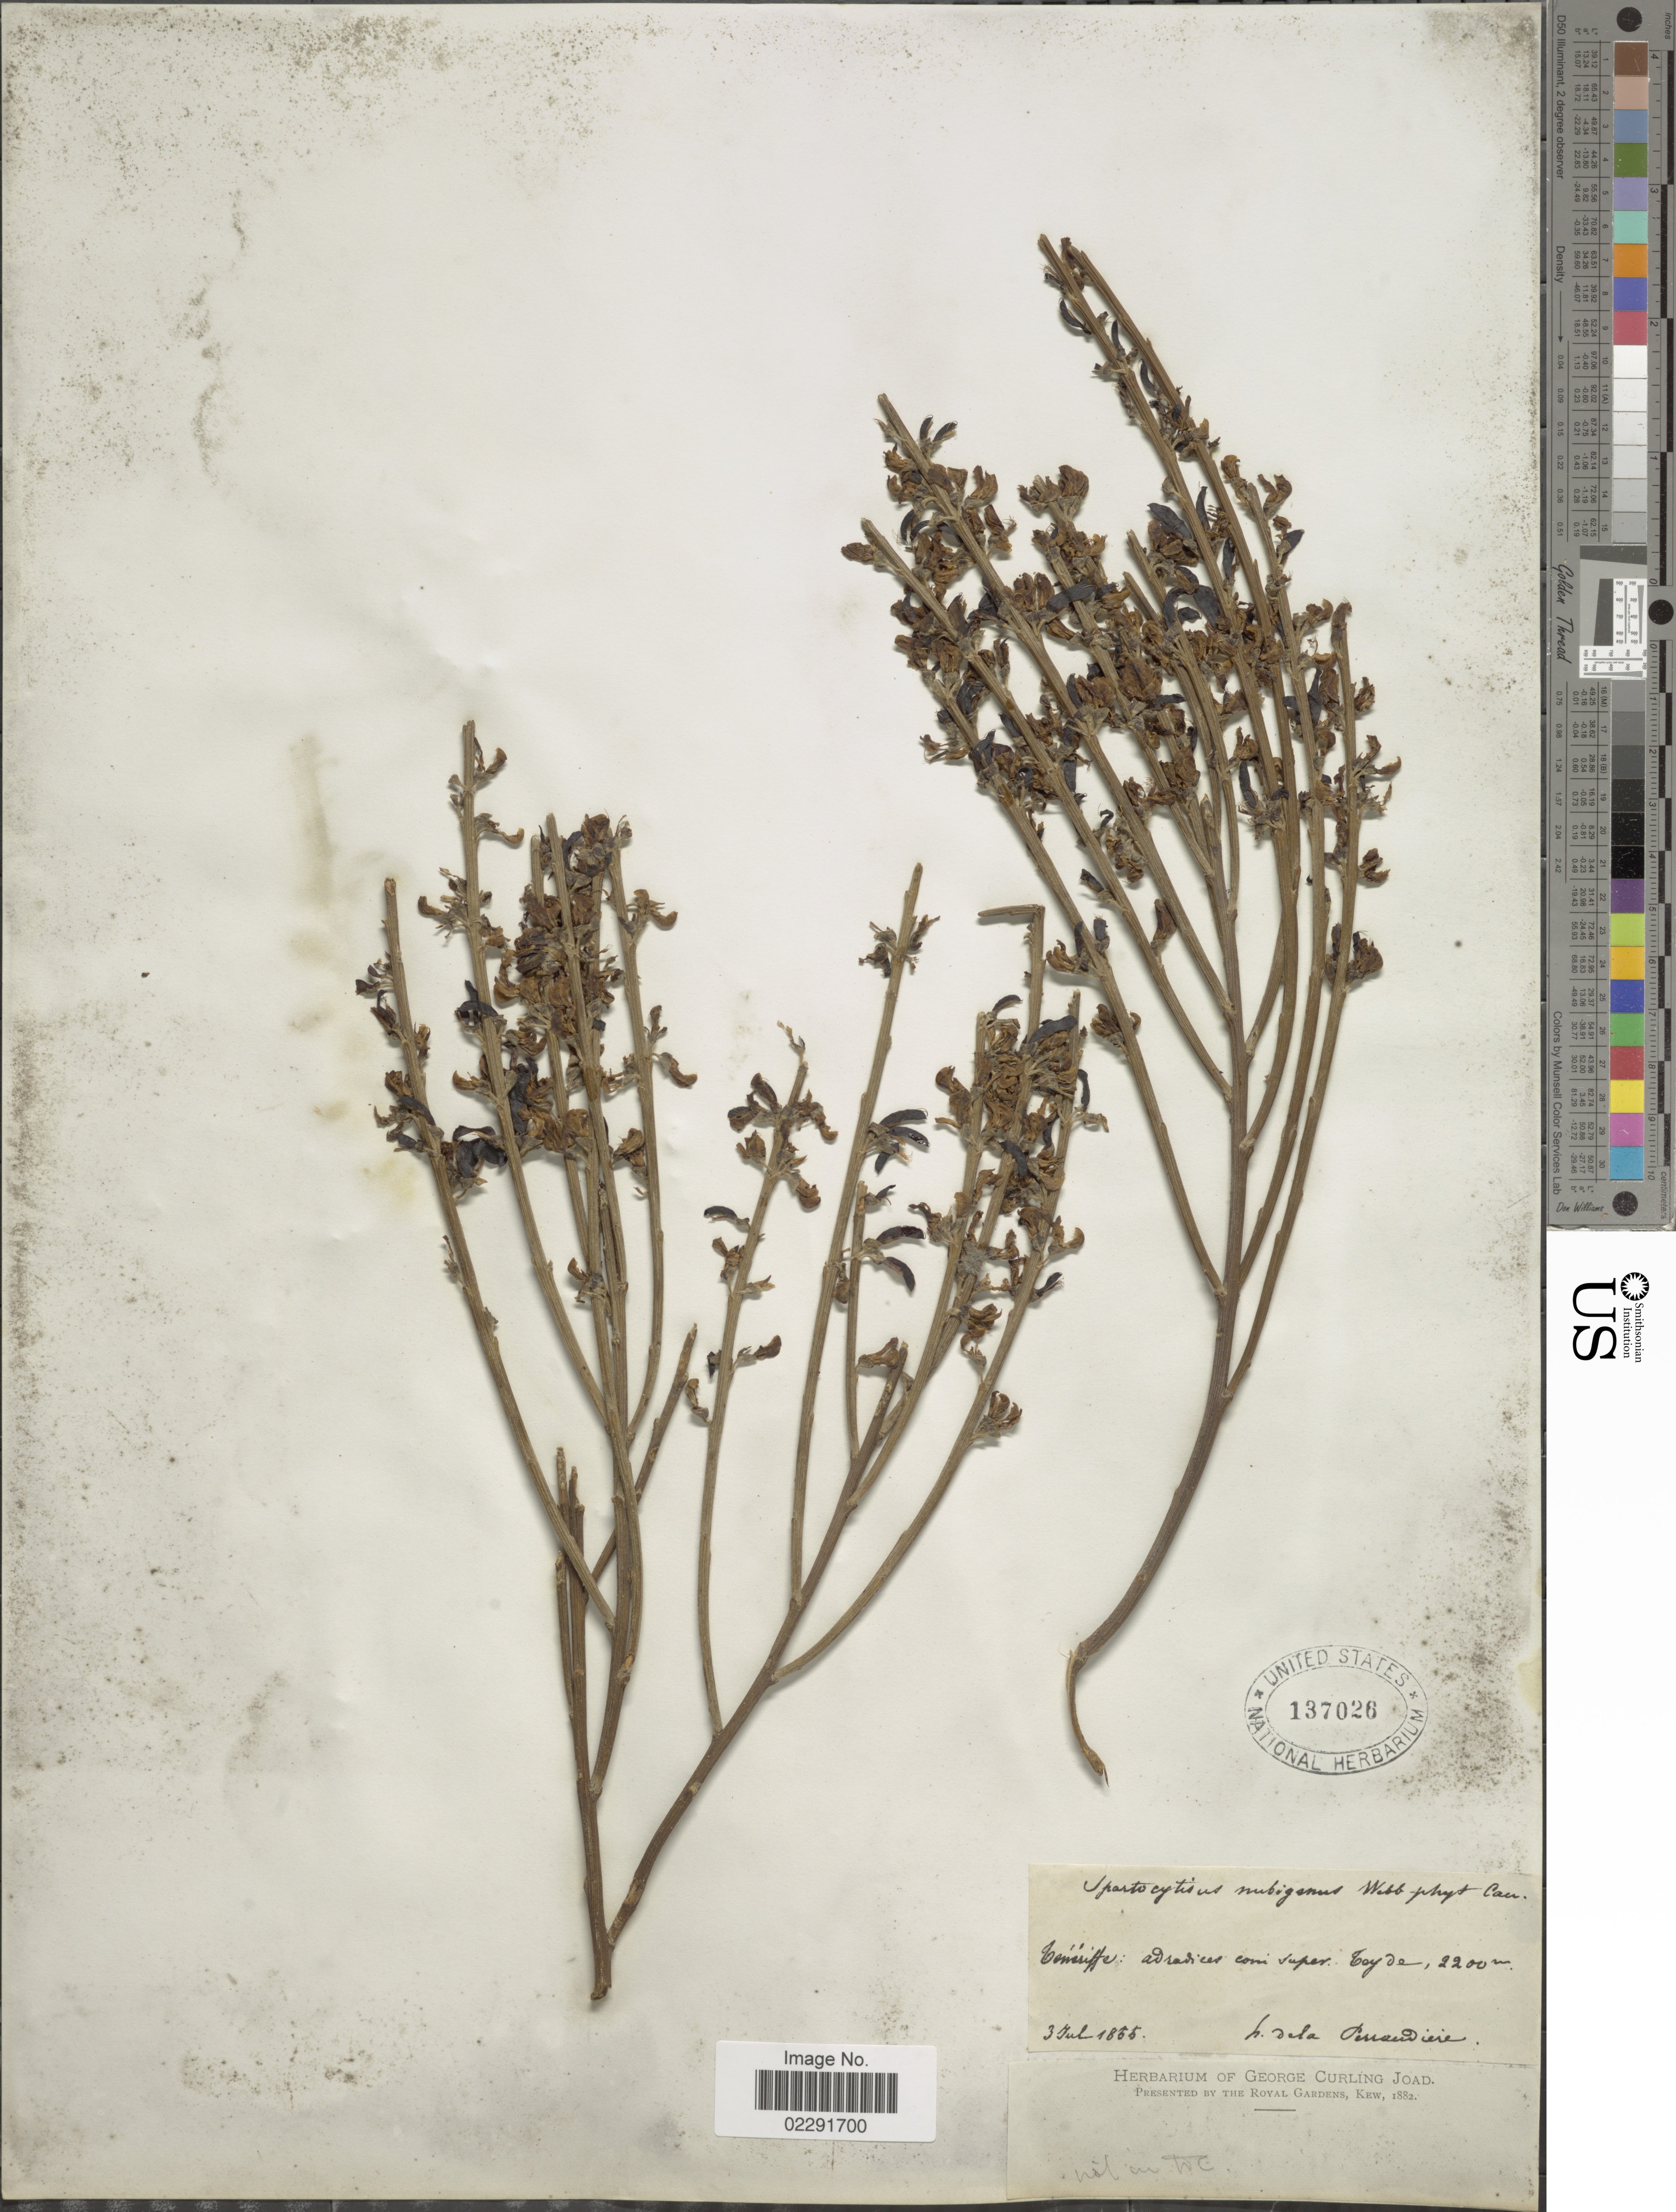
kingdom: Plantae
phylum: Tracheophyta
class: Magnoliopsida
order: Fabales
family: Fabaceae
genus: Cytisus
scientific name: Cytisus supranubius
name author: (L. f.) Kuntze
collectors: H. de la Perraudière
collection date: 1855-07-03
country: Spain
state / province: Canarias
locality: Teneriffe:Teide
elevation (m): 2200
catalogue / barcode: US 137026